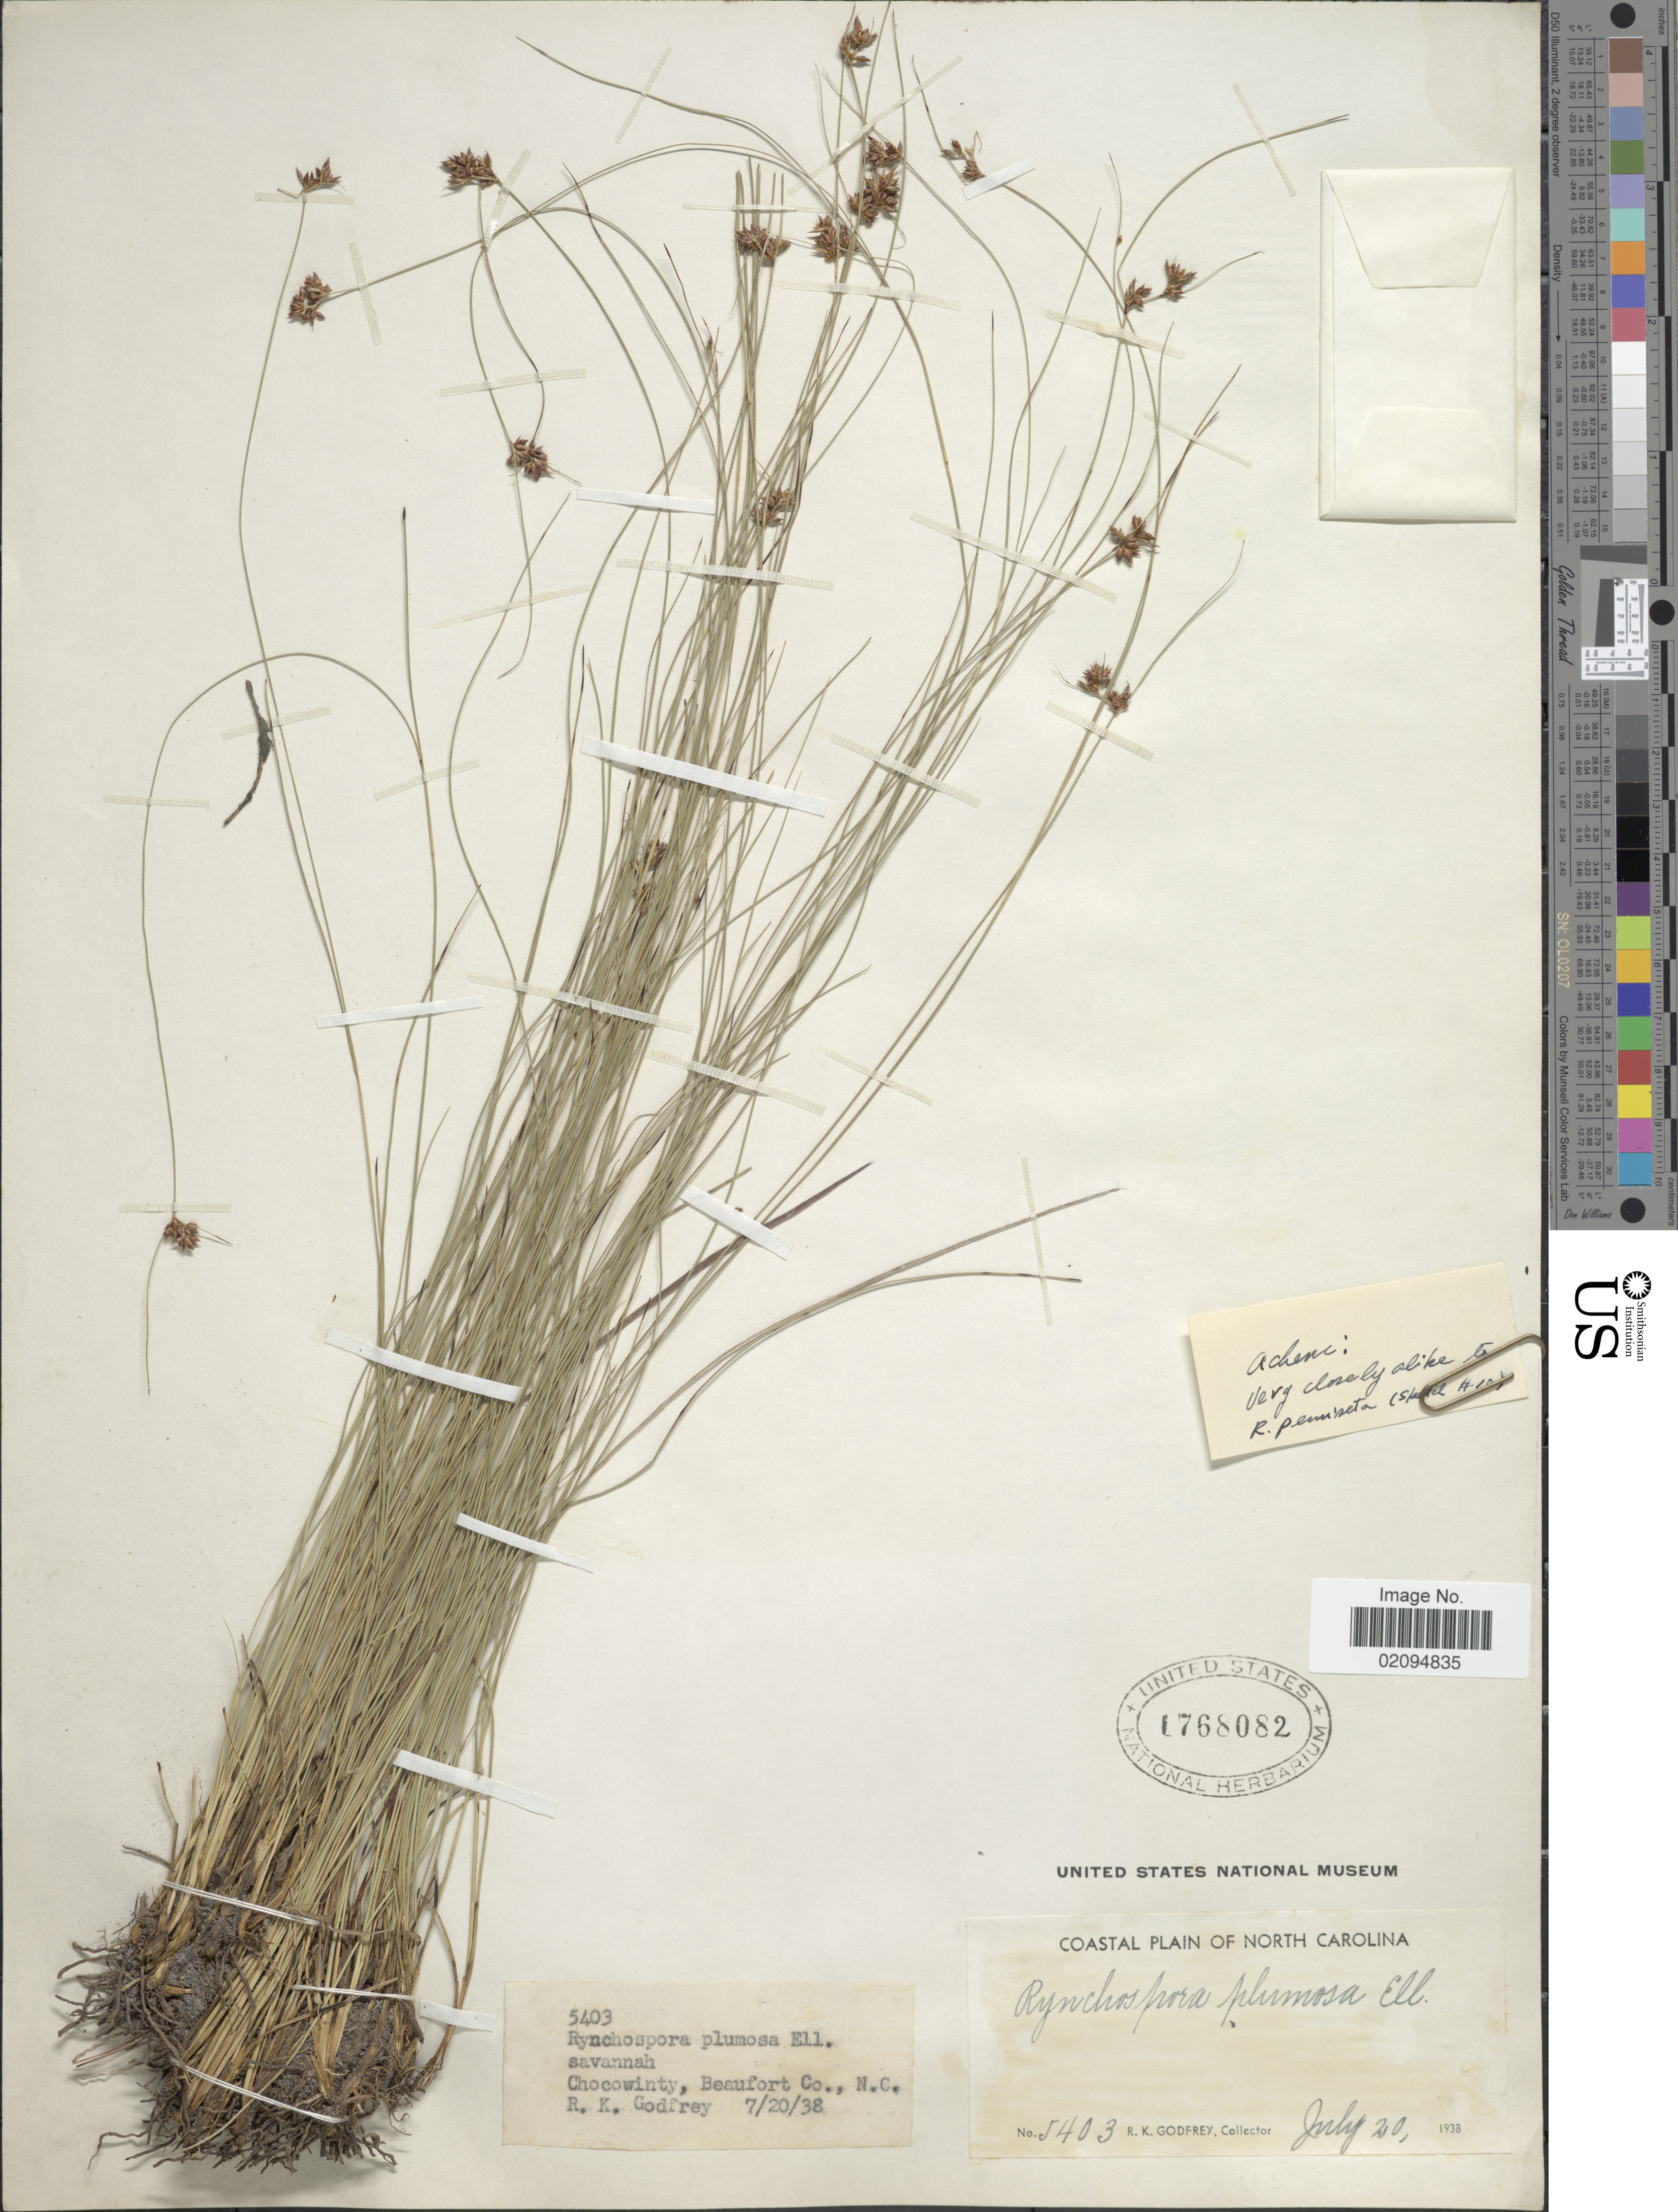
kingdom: Plantae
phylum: Tracheophyta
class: Liliopsida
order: Poales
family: Cyperaceae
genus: Rhynchospora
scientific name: Rhynchospora plumosa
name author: Elliott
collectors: R. K. Godfrey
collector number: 5403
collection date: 1938-07-20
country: United States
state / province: North Carolina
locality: Chocowinty, Beaufort Co.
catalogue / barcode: US 1768082